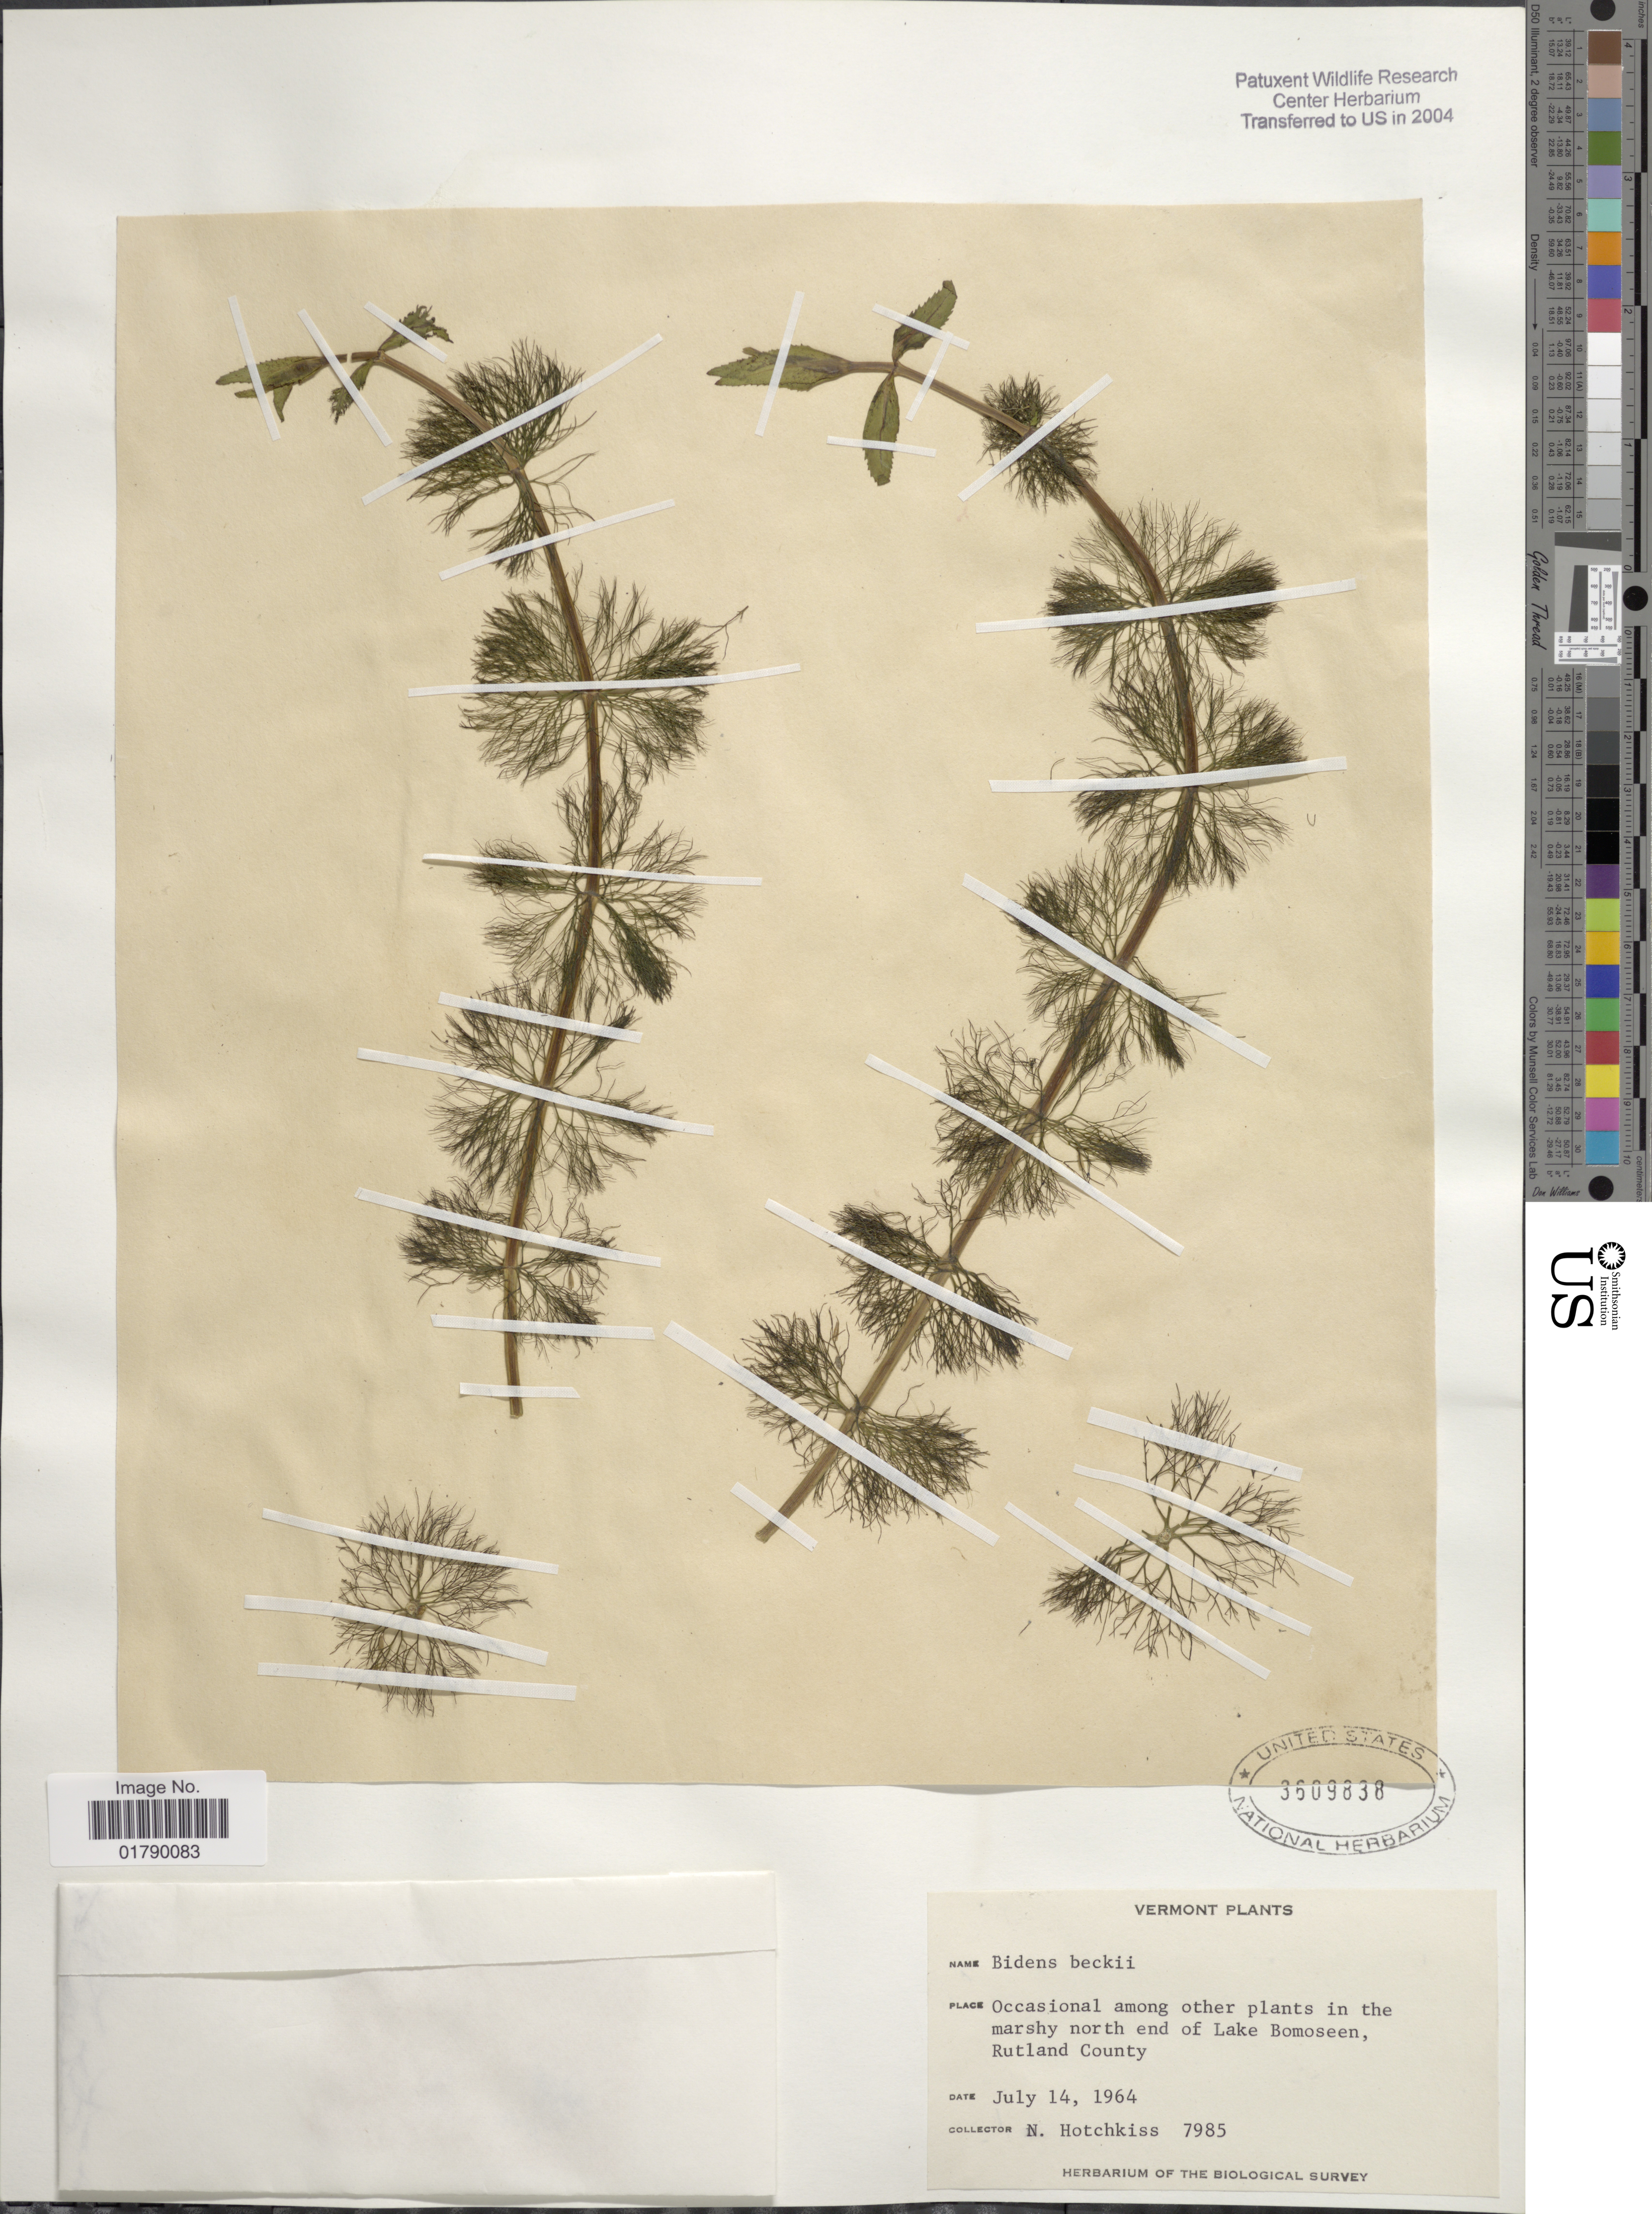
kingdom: Plantae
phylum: Tracheophyta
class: Magnoliopsida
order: Asterales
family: Asteraceae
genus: Megalodonta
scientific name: Megalodonta sp.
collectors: N. Hotchkiss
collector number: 7985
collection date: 1964-07-14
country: United States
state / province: Vermont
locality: Occasional among other plants in the marshy end of Lake Bomoseen, Rutland County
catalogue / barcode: US 3609838